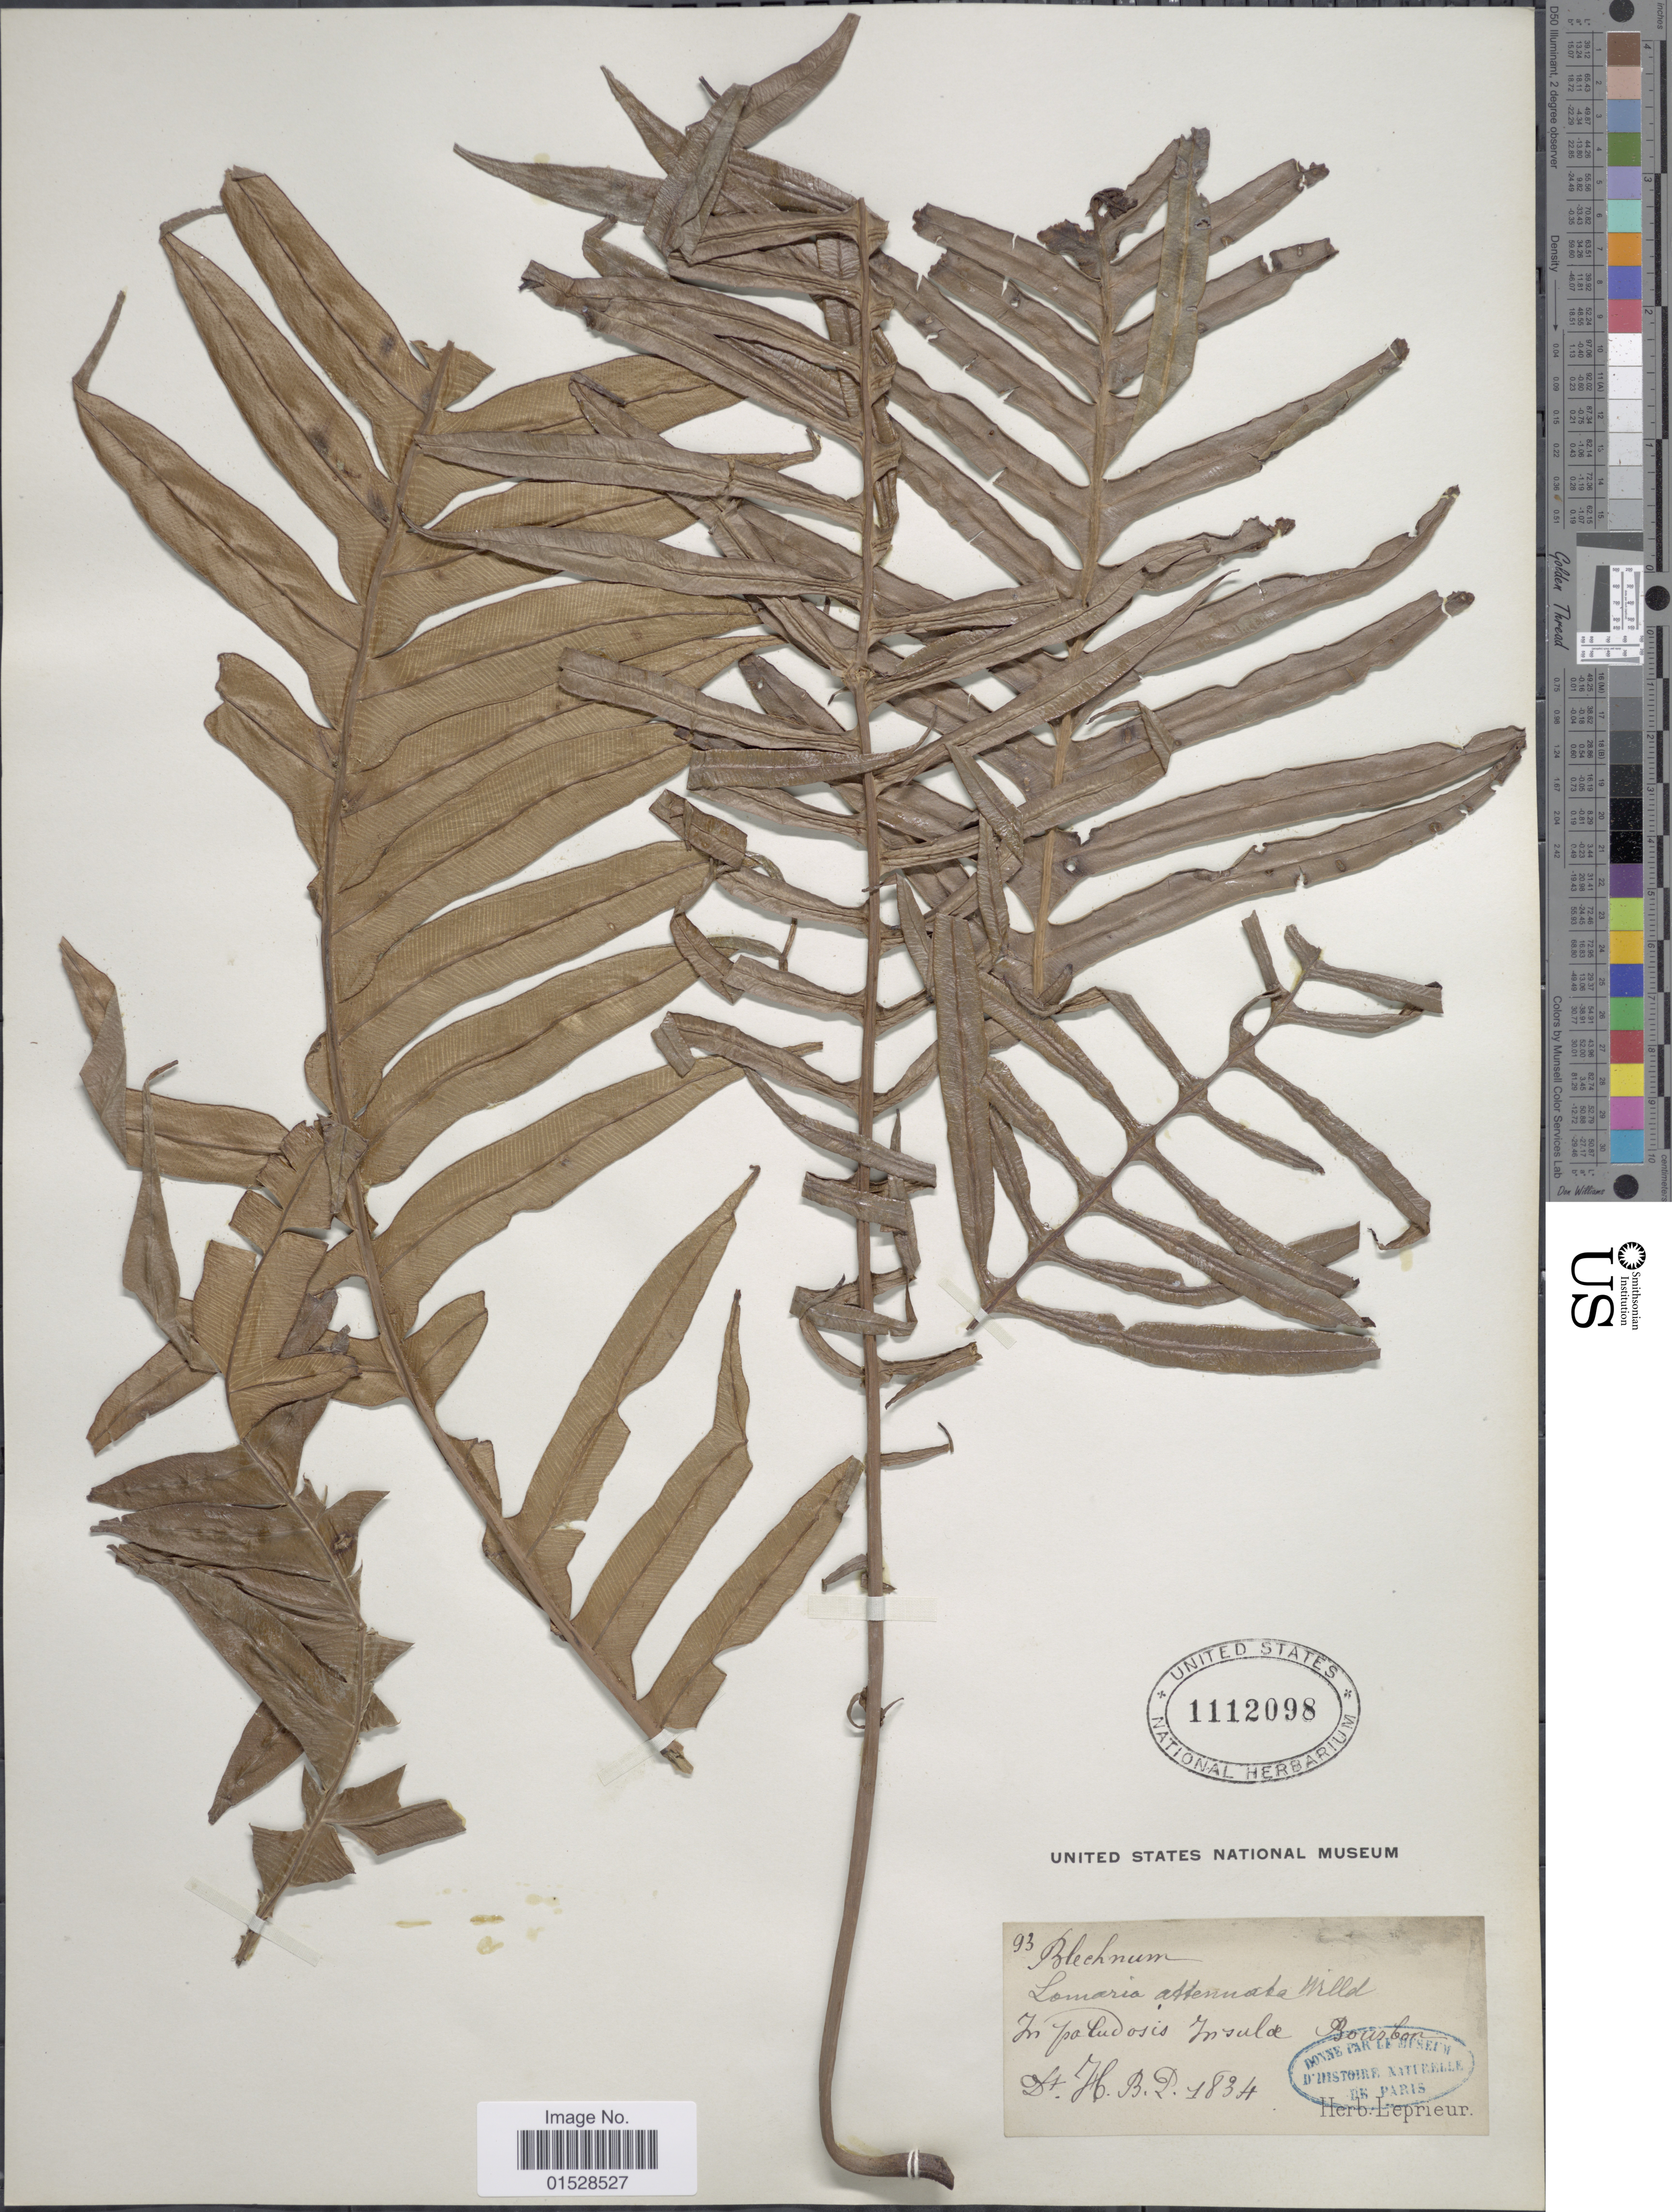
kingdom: Plantae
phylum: Tracheophyta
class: Polypodiopsida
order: Polypodiales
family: Blechnaceae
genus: Blechnum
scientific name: Blechnum attenuatum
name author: (Sw.) Mett.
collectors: ex herb. Leprieur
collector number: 93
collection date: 1834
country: Reunion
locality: In palucosis Insula Bousbon. [interpreted]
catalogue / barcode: US 1112098